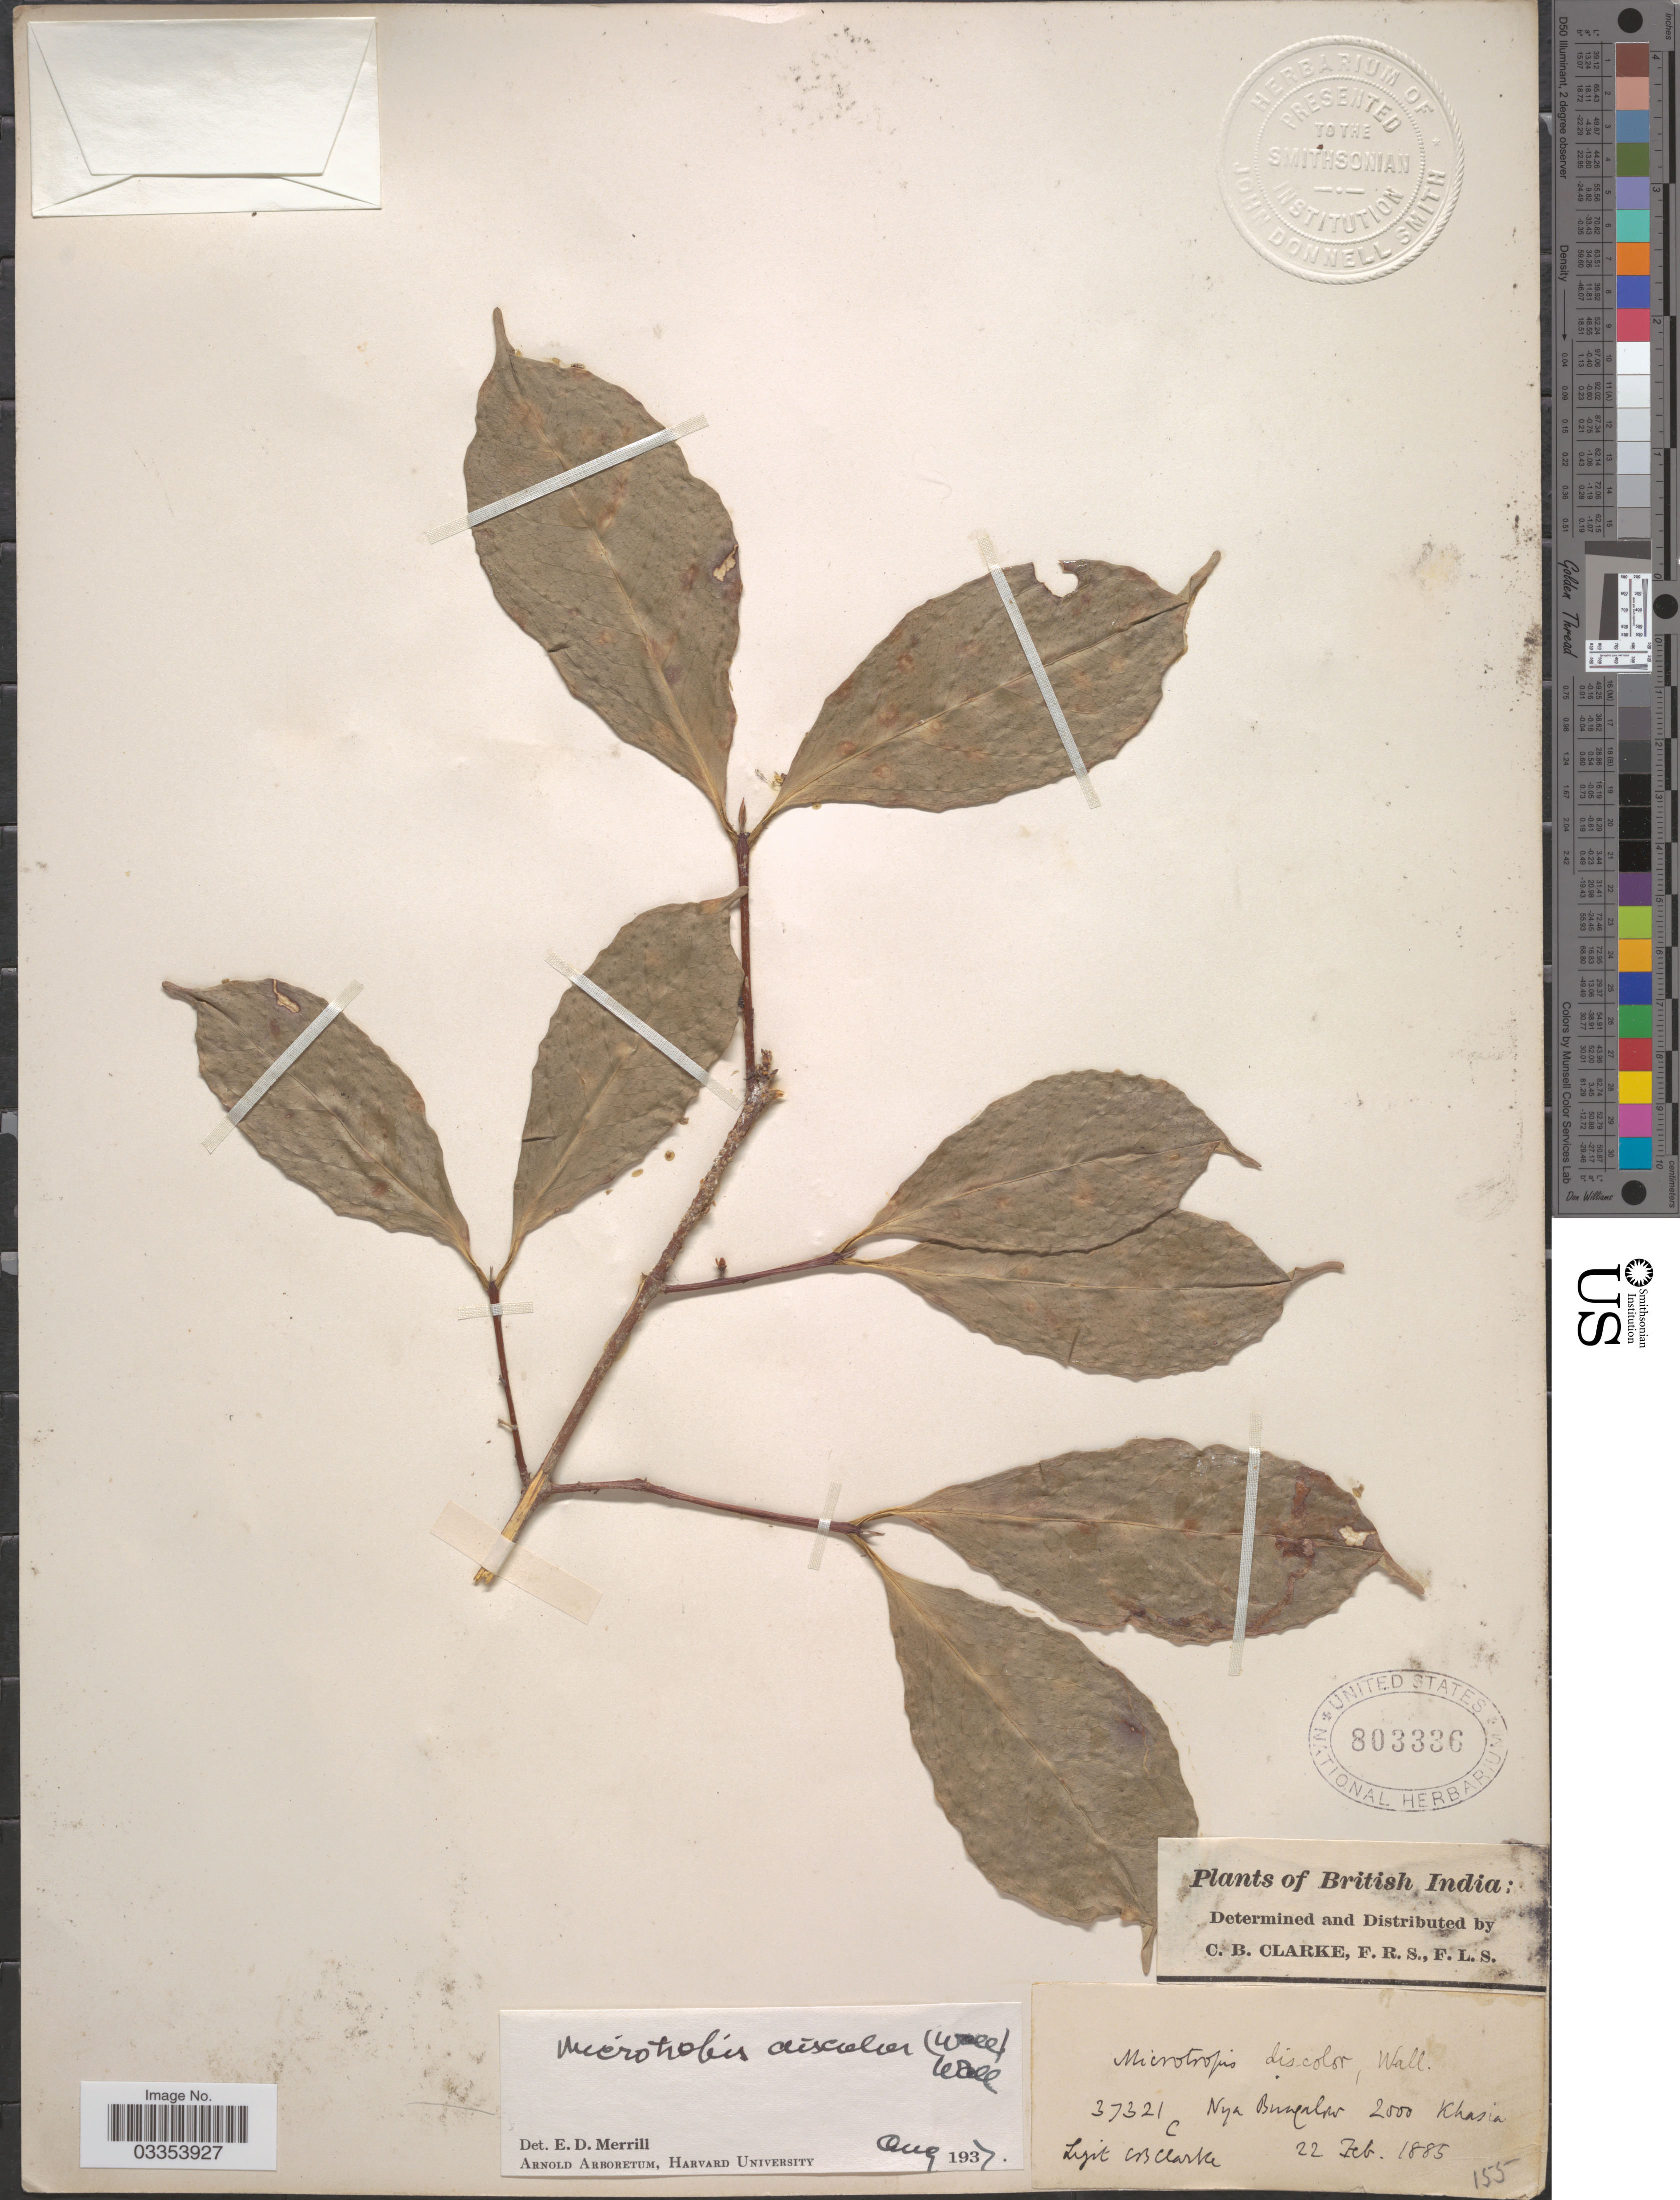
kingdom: Plantae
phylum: Tracheophyta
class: Magnoliopsida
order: Celastrales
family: Celastraceae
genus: Microtropis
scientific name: Microtropis discolor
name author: (Wall.) Arn.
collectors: C. B. Clarke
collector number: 37321C?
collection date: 1885-02-22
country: India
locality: British India. Nya Bungalow Khasia.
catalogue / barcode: US 803336